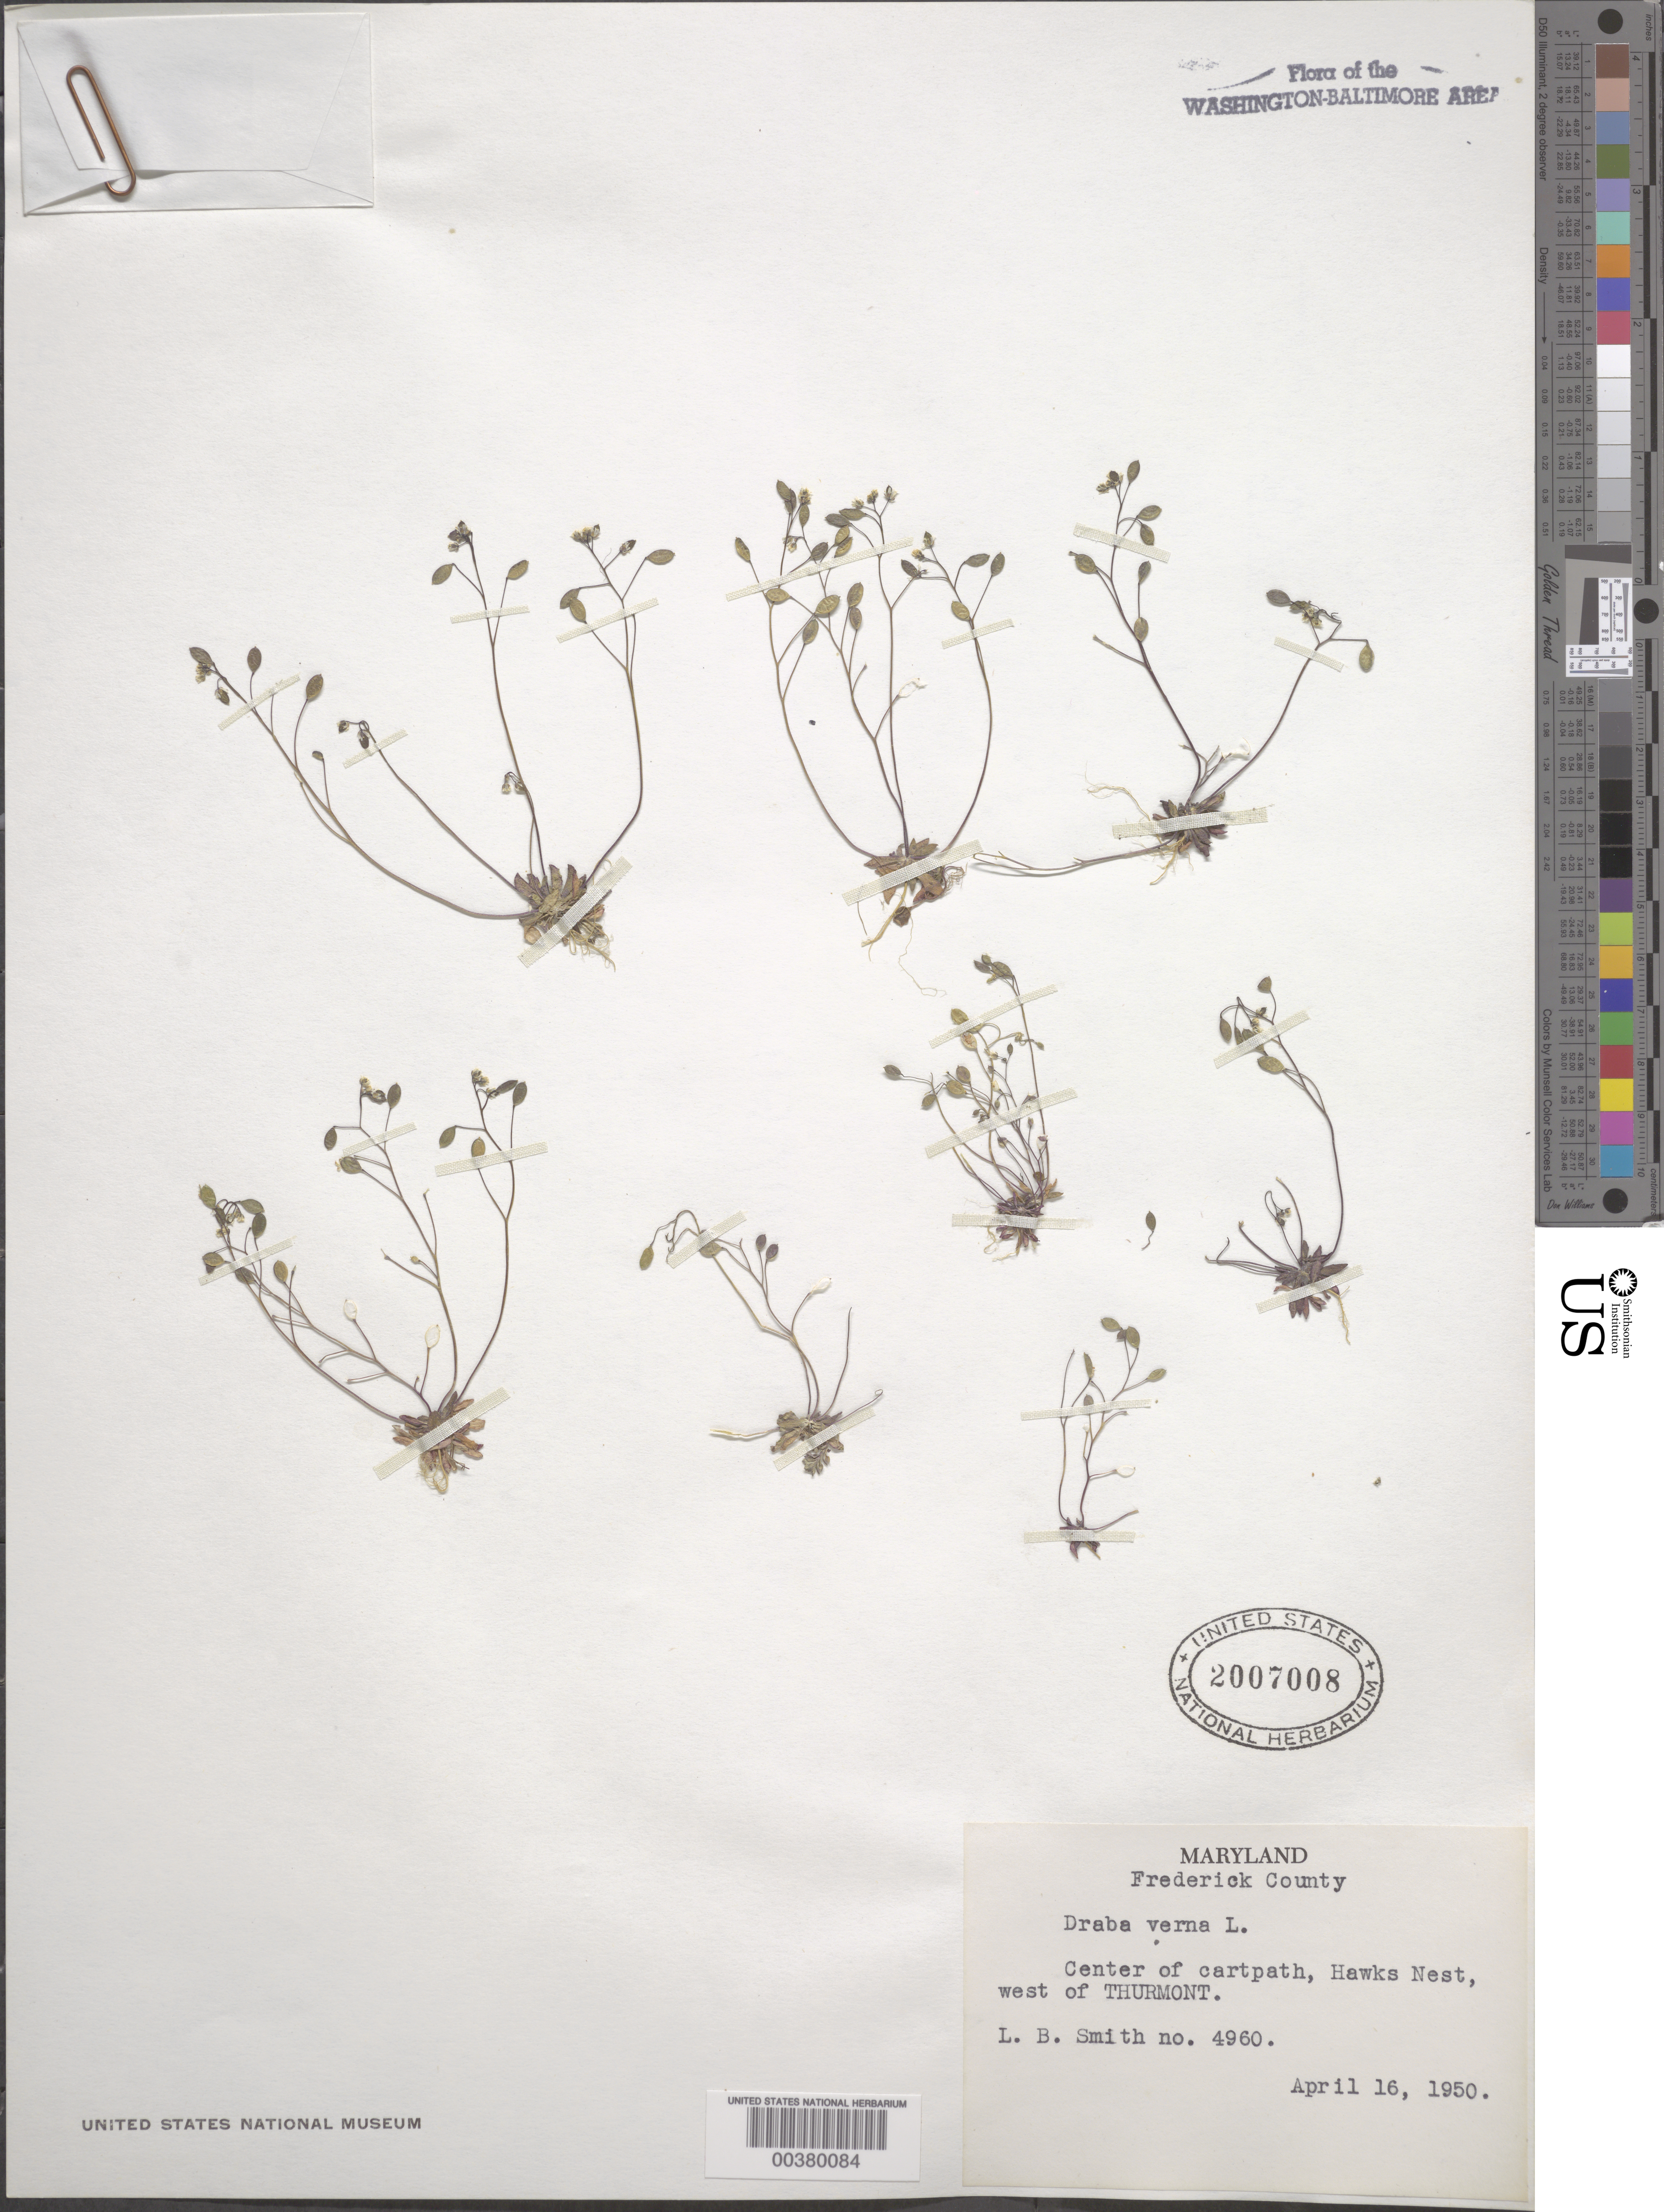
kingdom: Plantae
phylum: Tracheophyta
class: Magnoliopsida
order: Brassicales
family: Brassicaceae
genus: Draba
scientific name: Draba verna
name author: L.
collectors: L. Smith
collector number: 4960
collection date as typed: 16 Apr 1950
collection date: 1950-04-16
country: United States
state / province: Maryland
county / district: Frederick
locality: Hawks Nest, west of Thurmont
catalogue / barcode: US 2007008